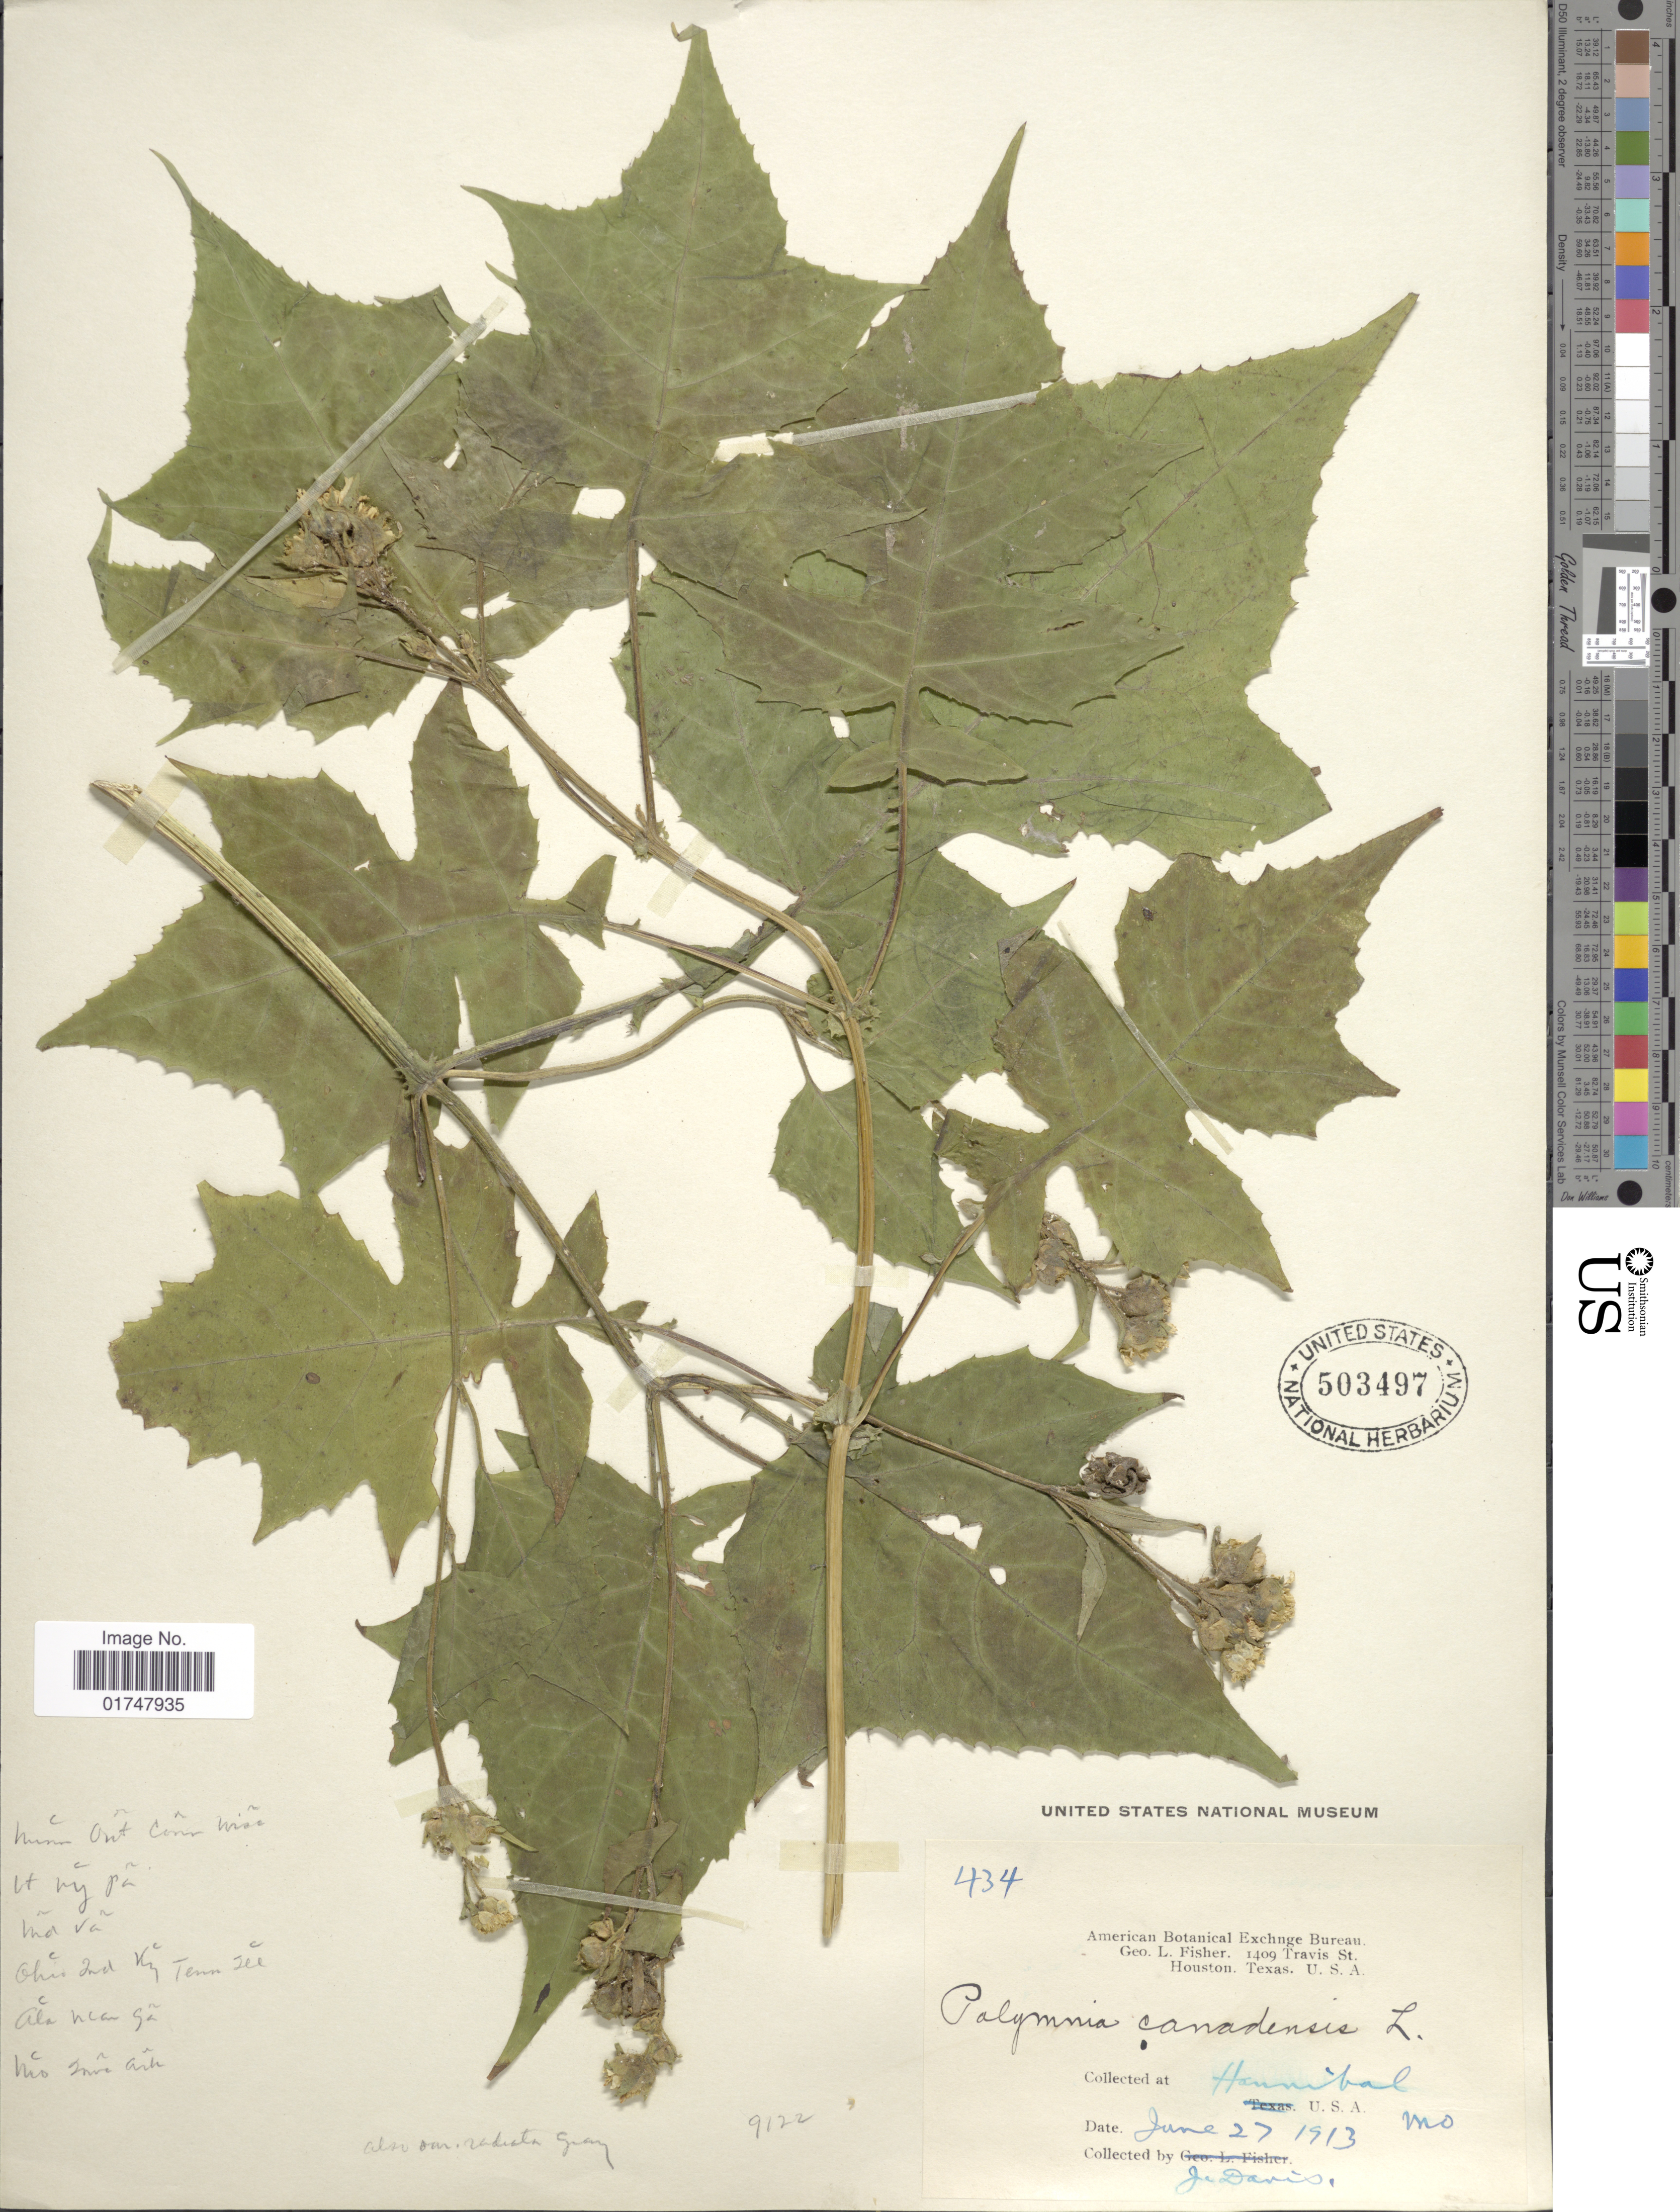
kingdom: Plantae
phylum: Tracheophyta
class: Magnoliopsida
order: Asterales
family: Asteraceae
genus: Polymnia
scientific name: Polymnia canadensis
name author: L.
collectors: J. Davis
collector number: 434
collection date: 1913-06-27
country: United States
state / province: Missouri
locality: Hannibal, U. S. A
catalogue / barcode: US 503497